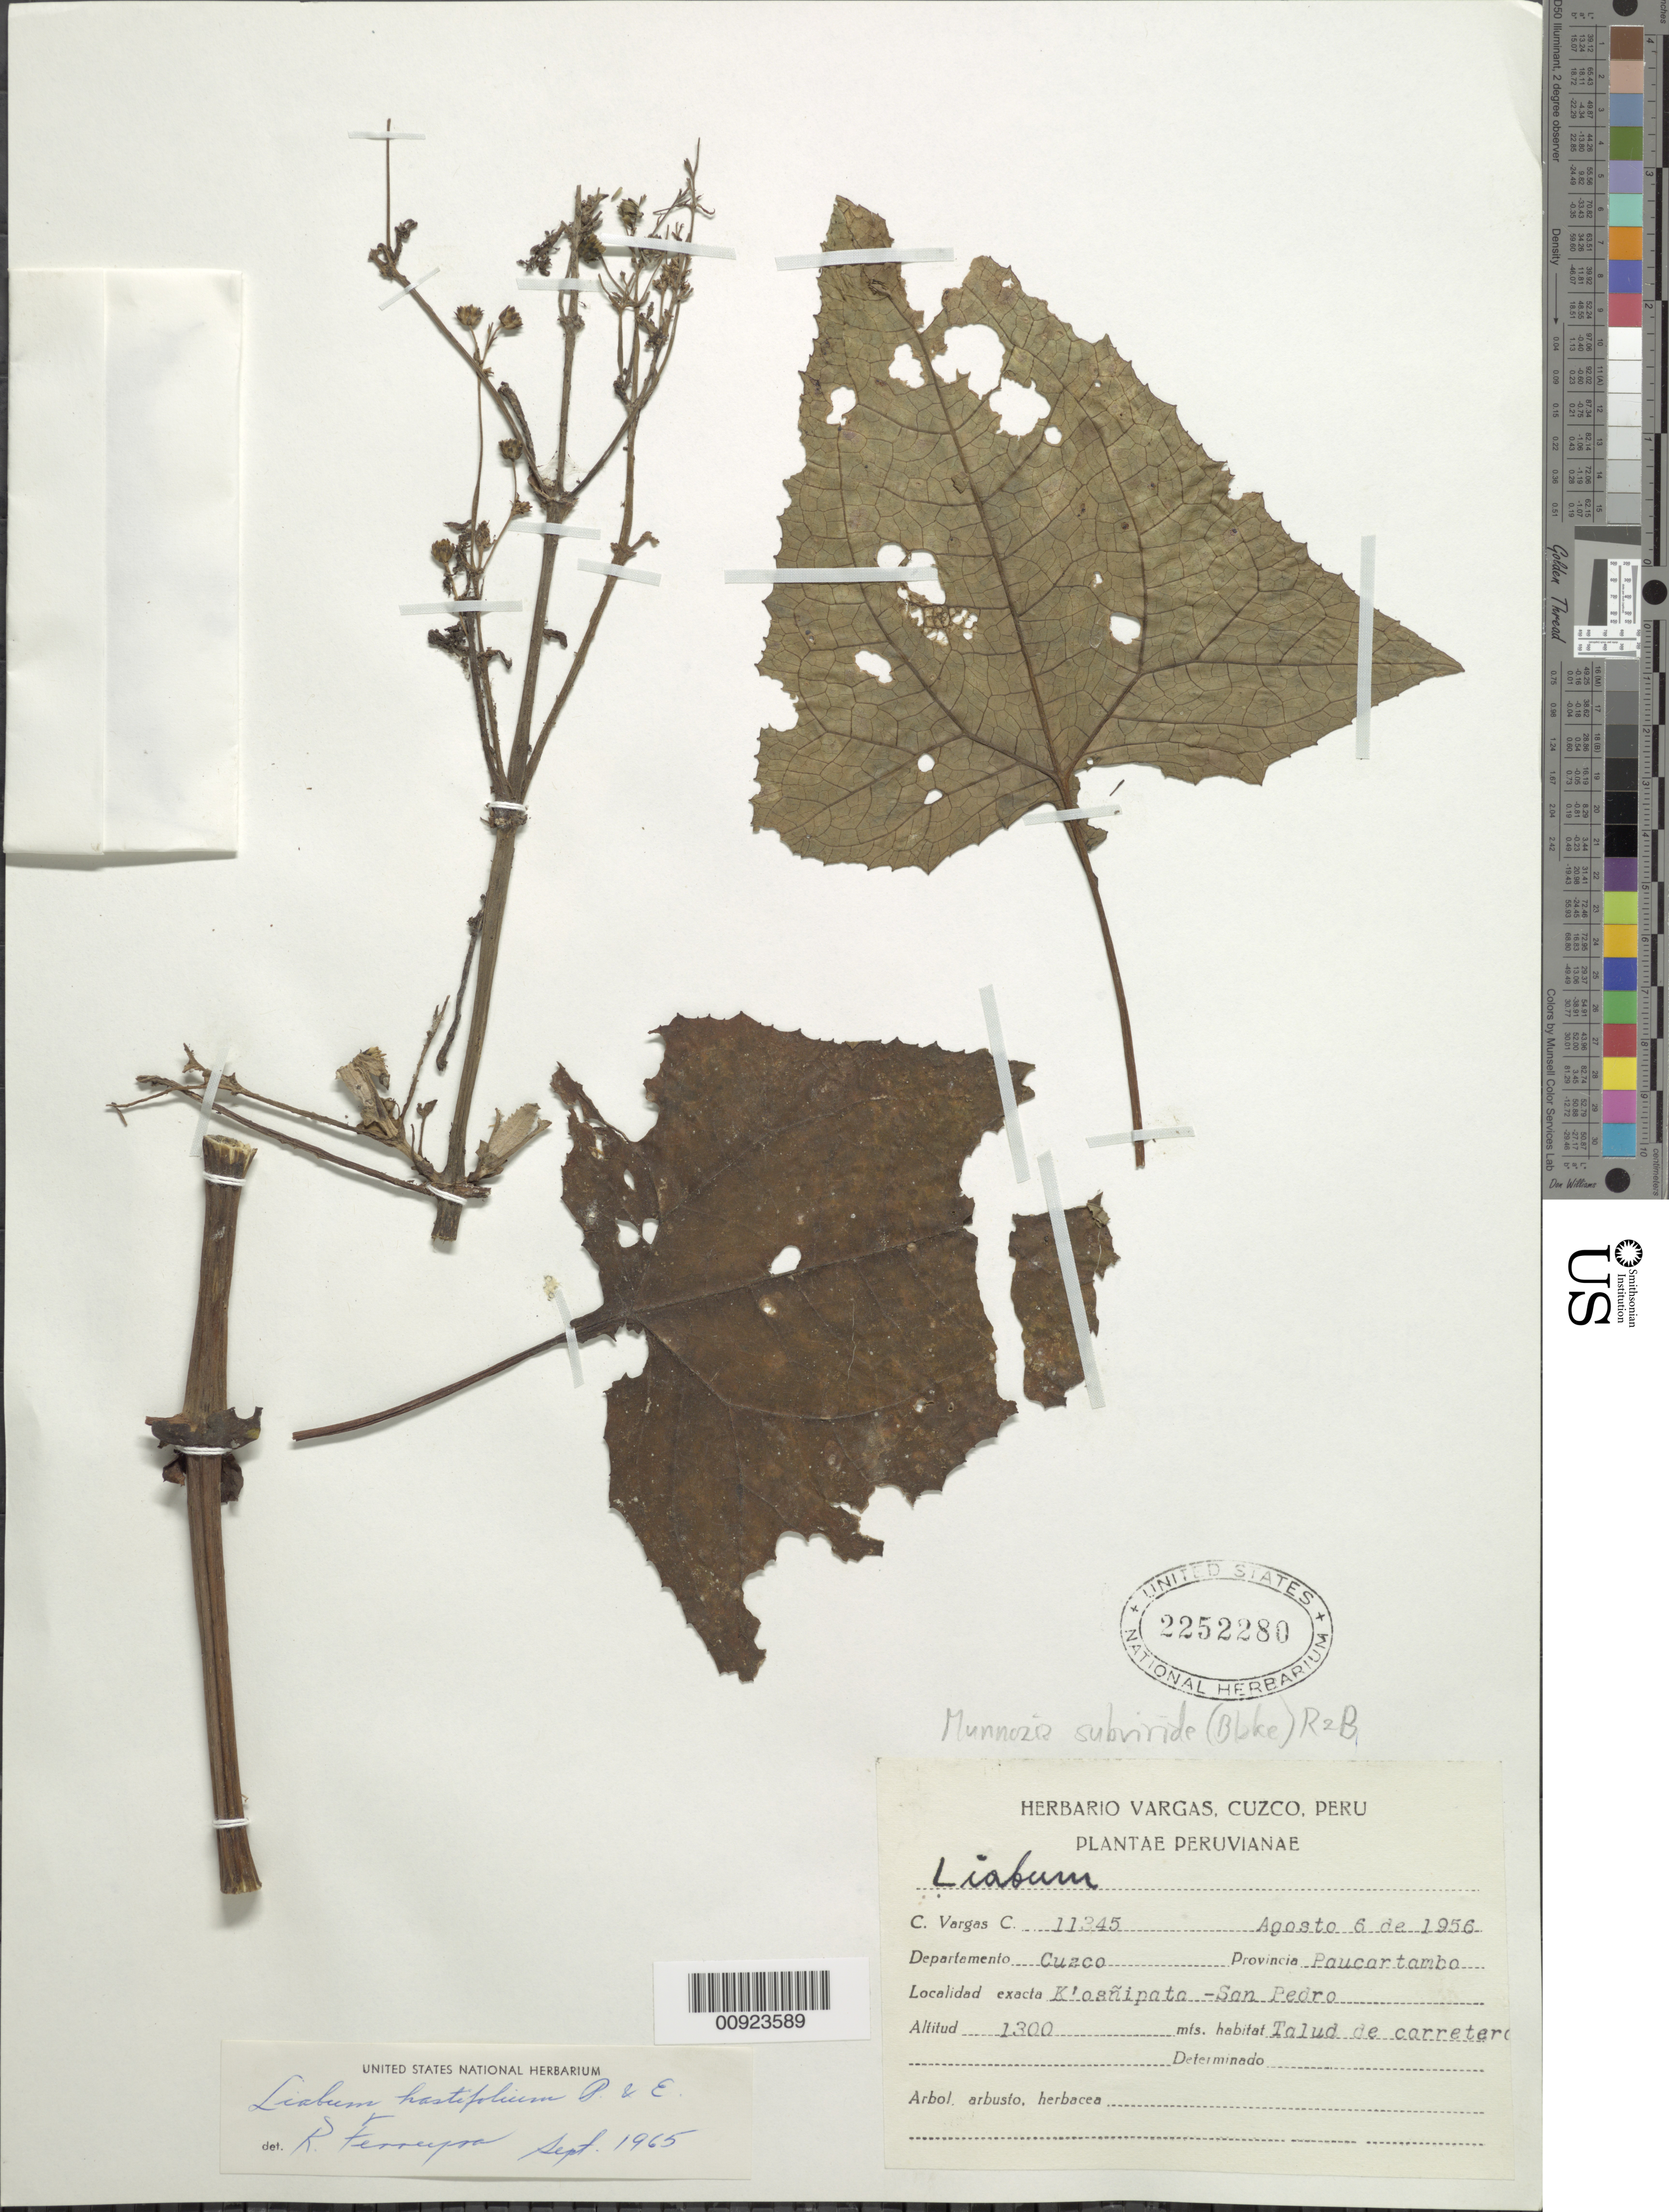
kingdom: Plantae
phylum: Tracheophyta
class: Magnoliopsida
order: Asterales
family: Asteraceae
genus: Munnozia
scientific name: Munnozia subviridis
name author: (Blake) H. Rob. & Brettell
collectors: C. Vargas C.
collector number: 11345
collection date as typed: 6 August 1956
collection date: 1956-08-06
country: Peru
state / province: Cusco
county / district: Paucartambo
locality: Kiosñipata - San Pedro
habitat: Talud de carretera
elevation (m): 1300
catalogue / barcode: US 2252280